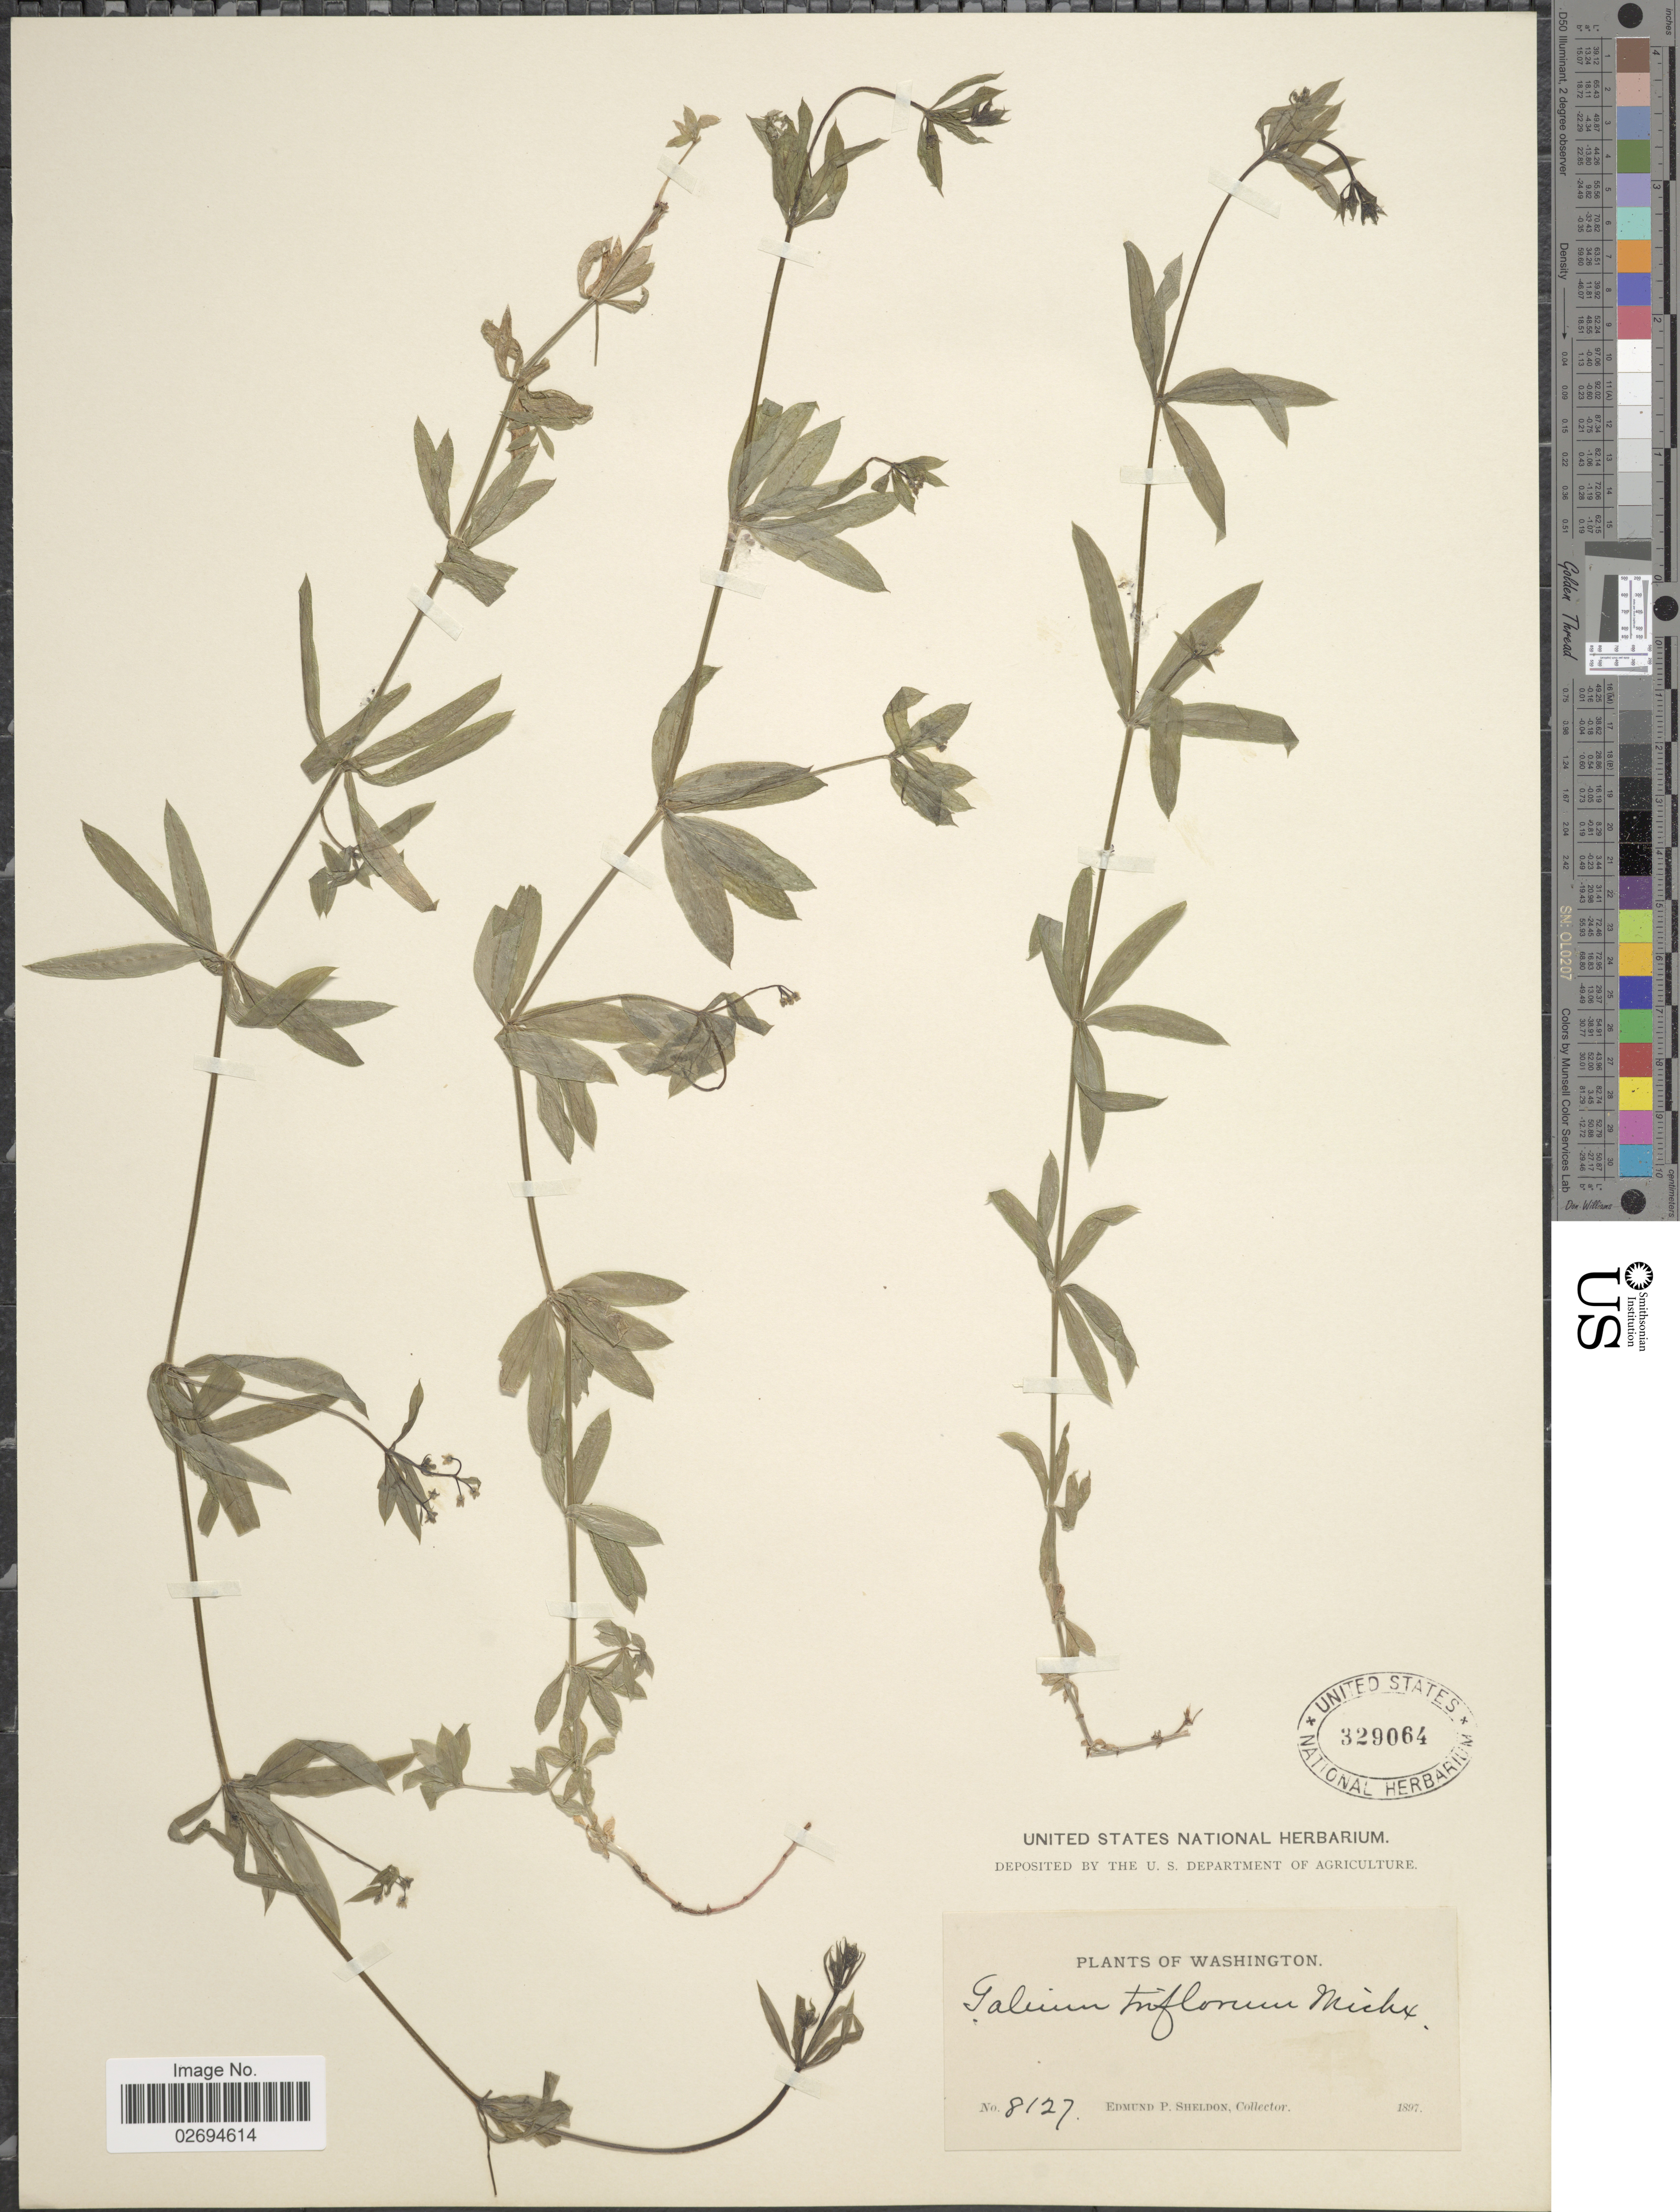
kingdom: Plantae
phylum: Tracheophyta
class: Magnoliopsida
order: Gentianales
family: Rubiaceae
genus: Galium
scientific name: Galium triflorum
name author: Michx.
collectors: E. P. Sheldon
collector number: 8127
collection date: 1897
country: United States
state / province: Washington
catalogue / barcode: US 329064